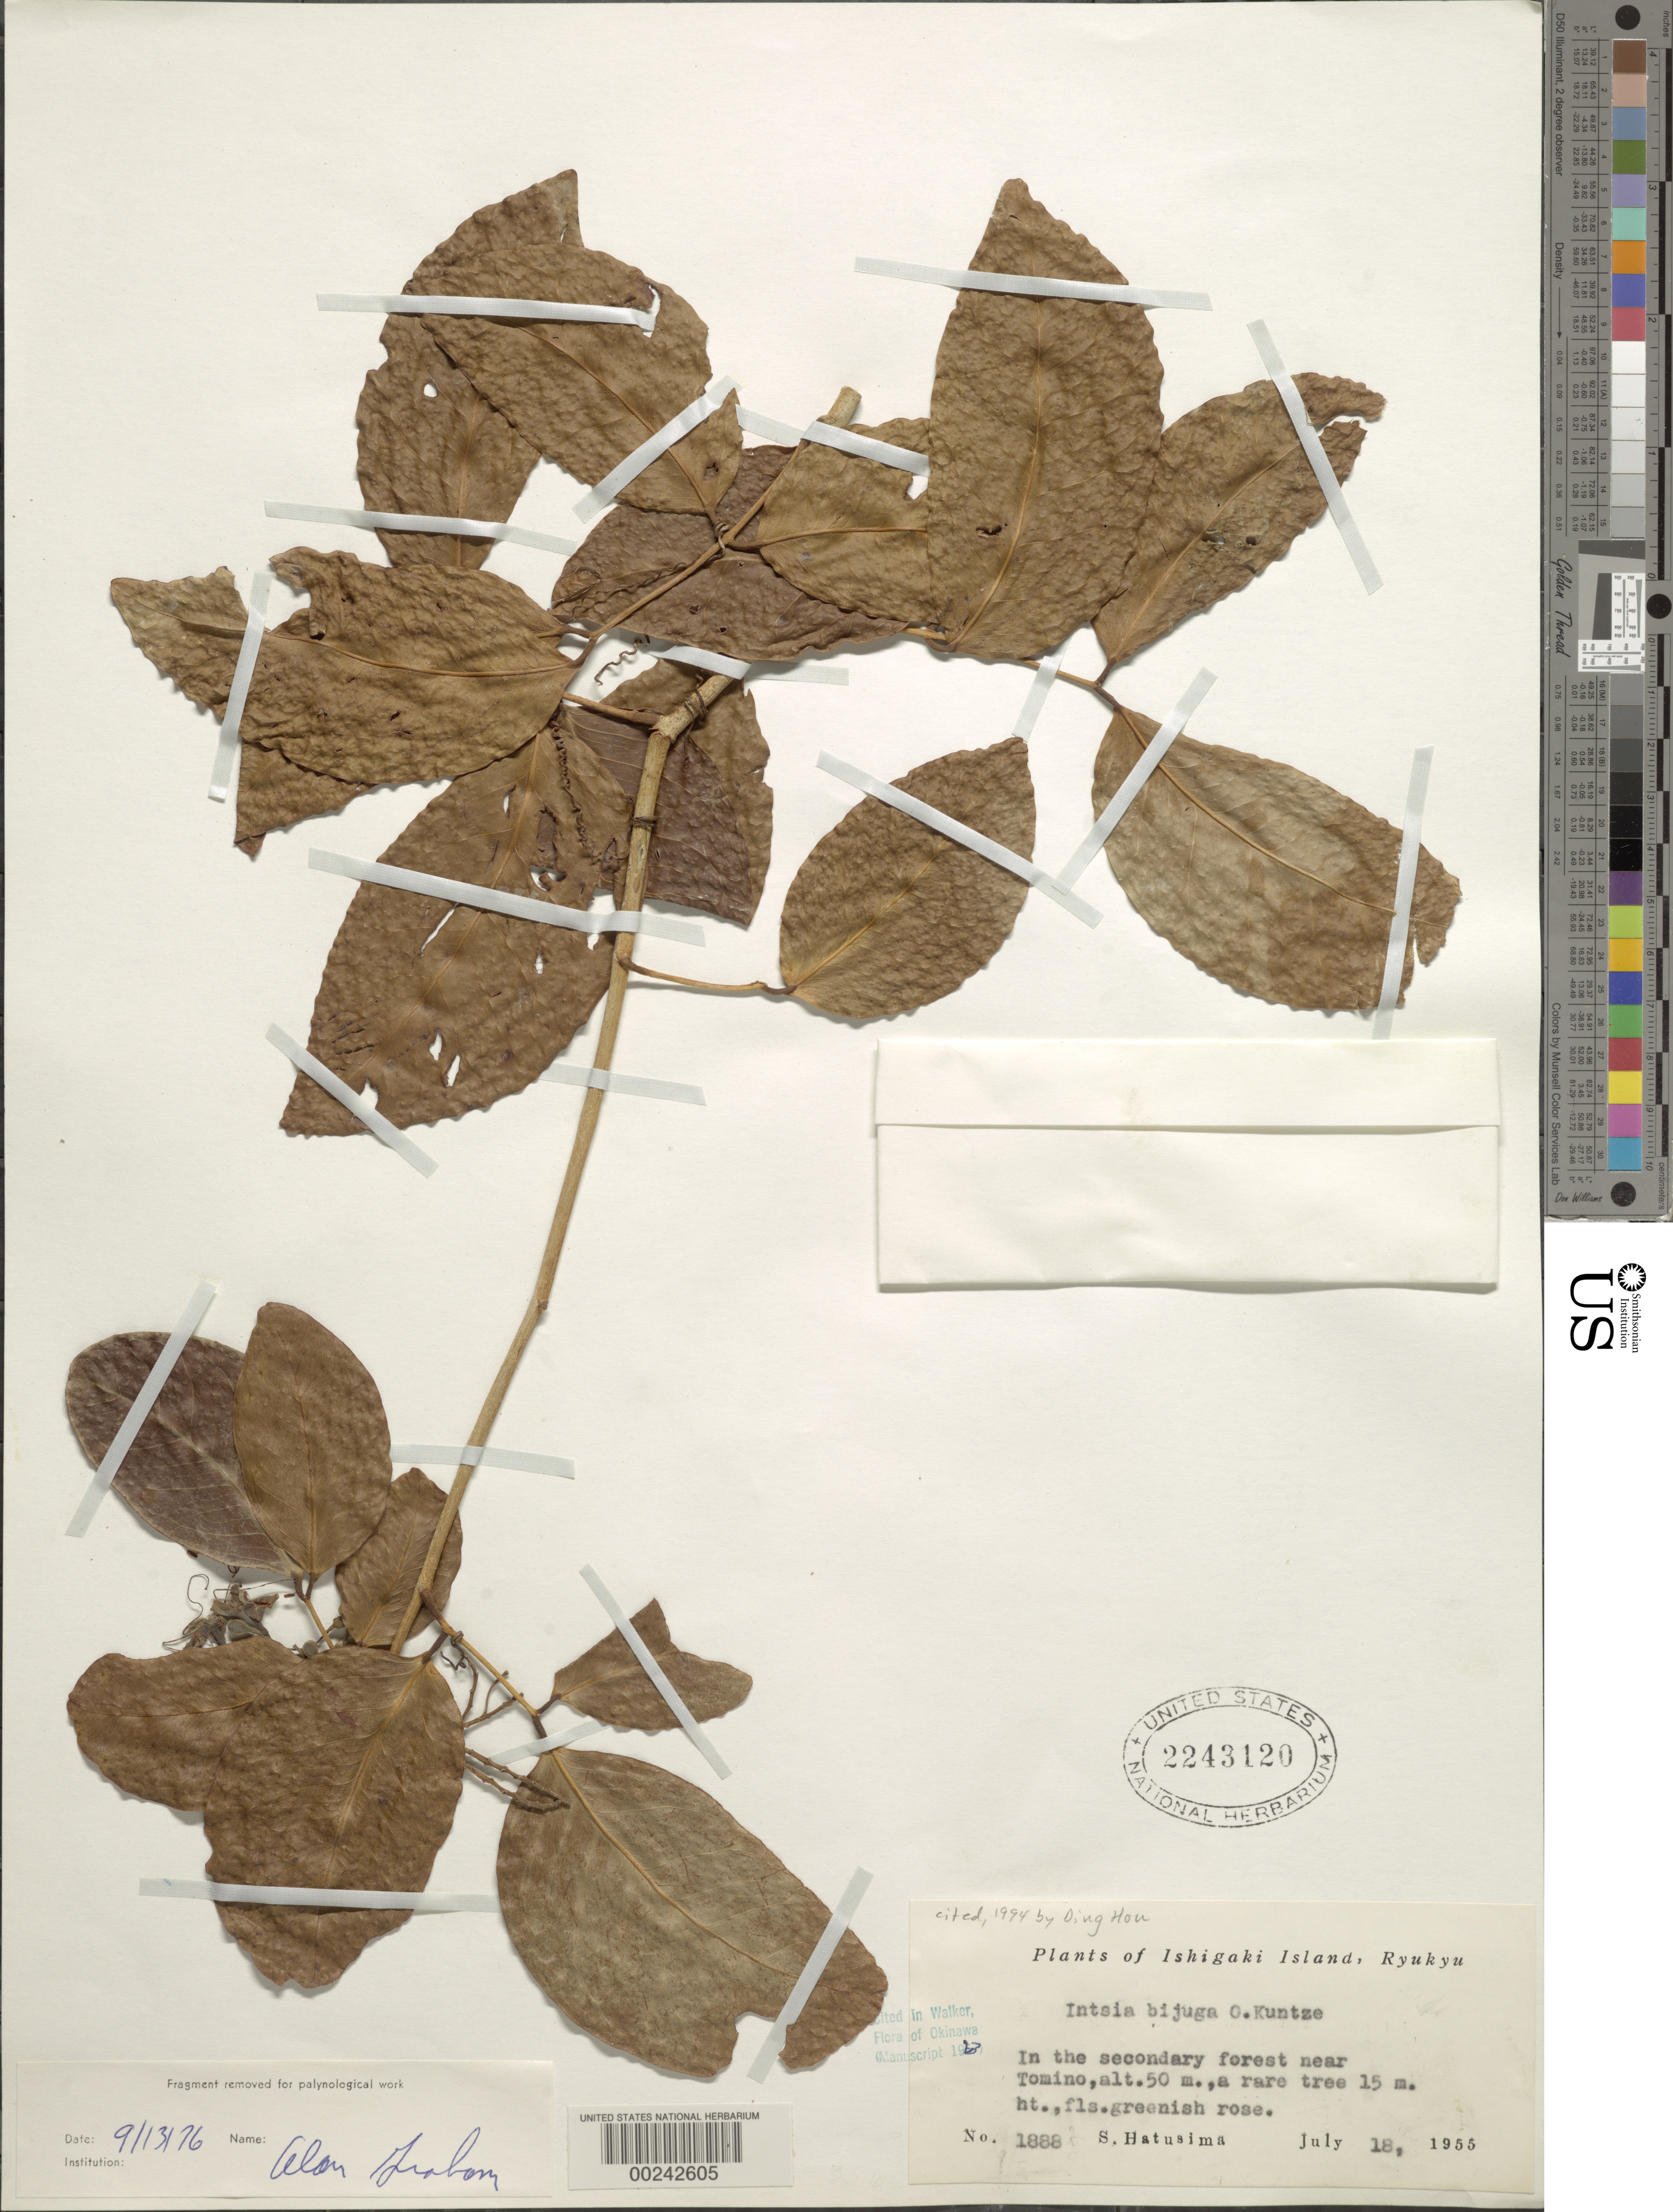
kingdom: Plantae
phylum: Tracheophyta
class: Magnoliopsida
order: Fabales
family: Fabaceae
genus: Intsia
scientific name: Intsia bijuga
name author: (Colebr.) Kuntze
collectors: S. Hatusima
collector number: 1888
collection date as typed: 18 Jul 1955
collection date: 1955-07-18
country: Japan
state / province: Okinawa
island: Ishigaki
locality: Ishigaki i., near tomino [SAKISHIMA IS.]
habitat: Secondary forest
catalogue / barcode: US 2243120